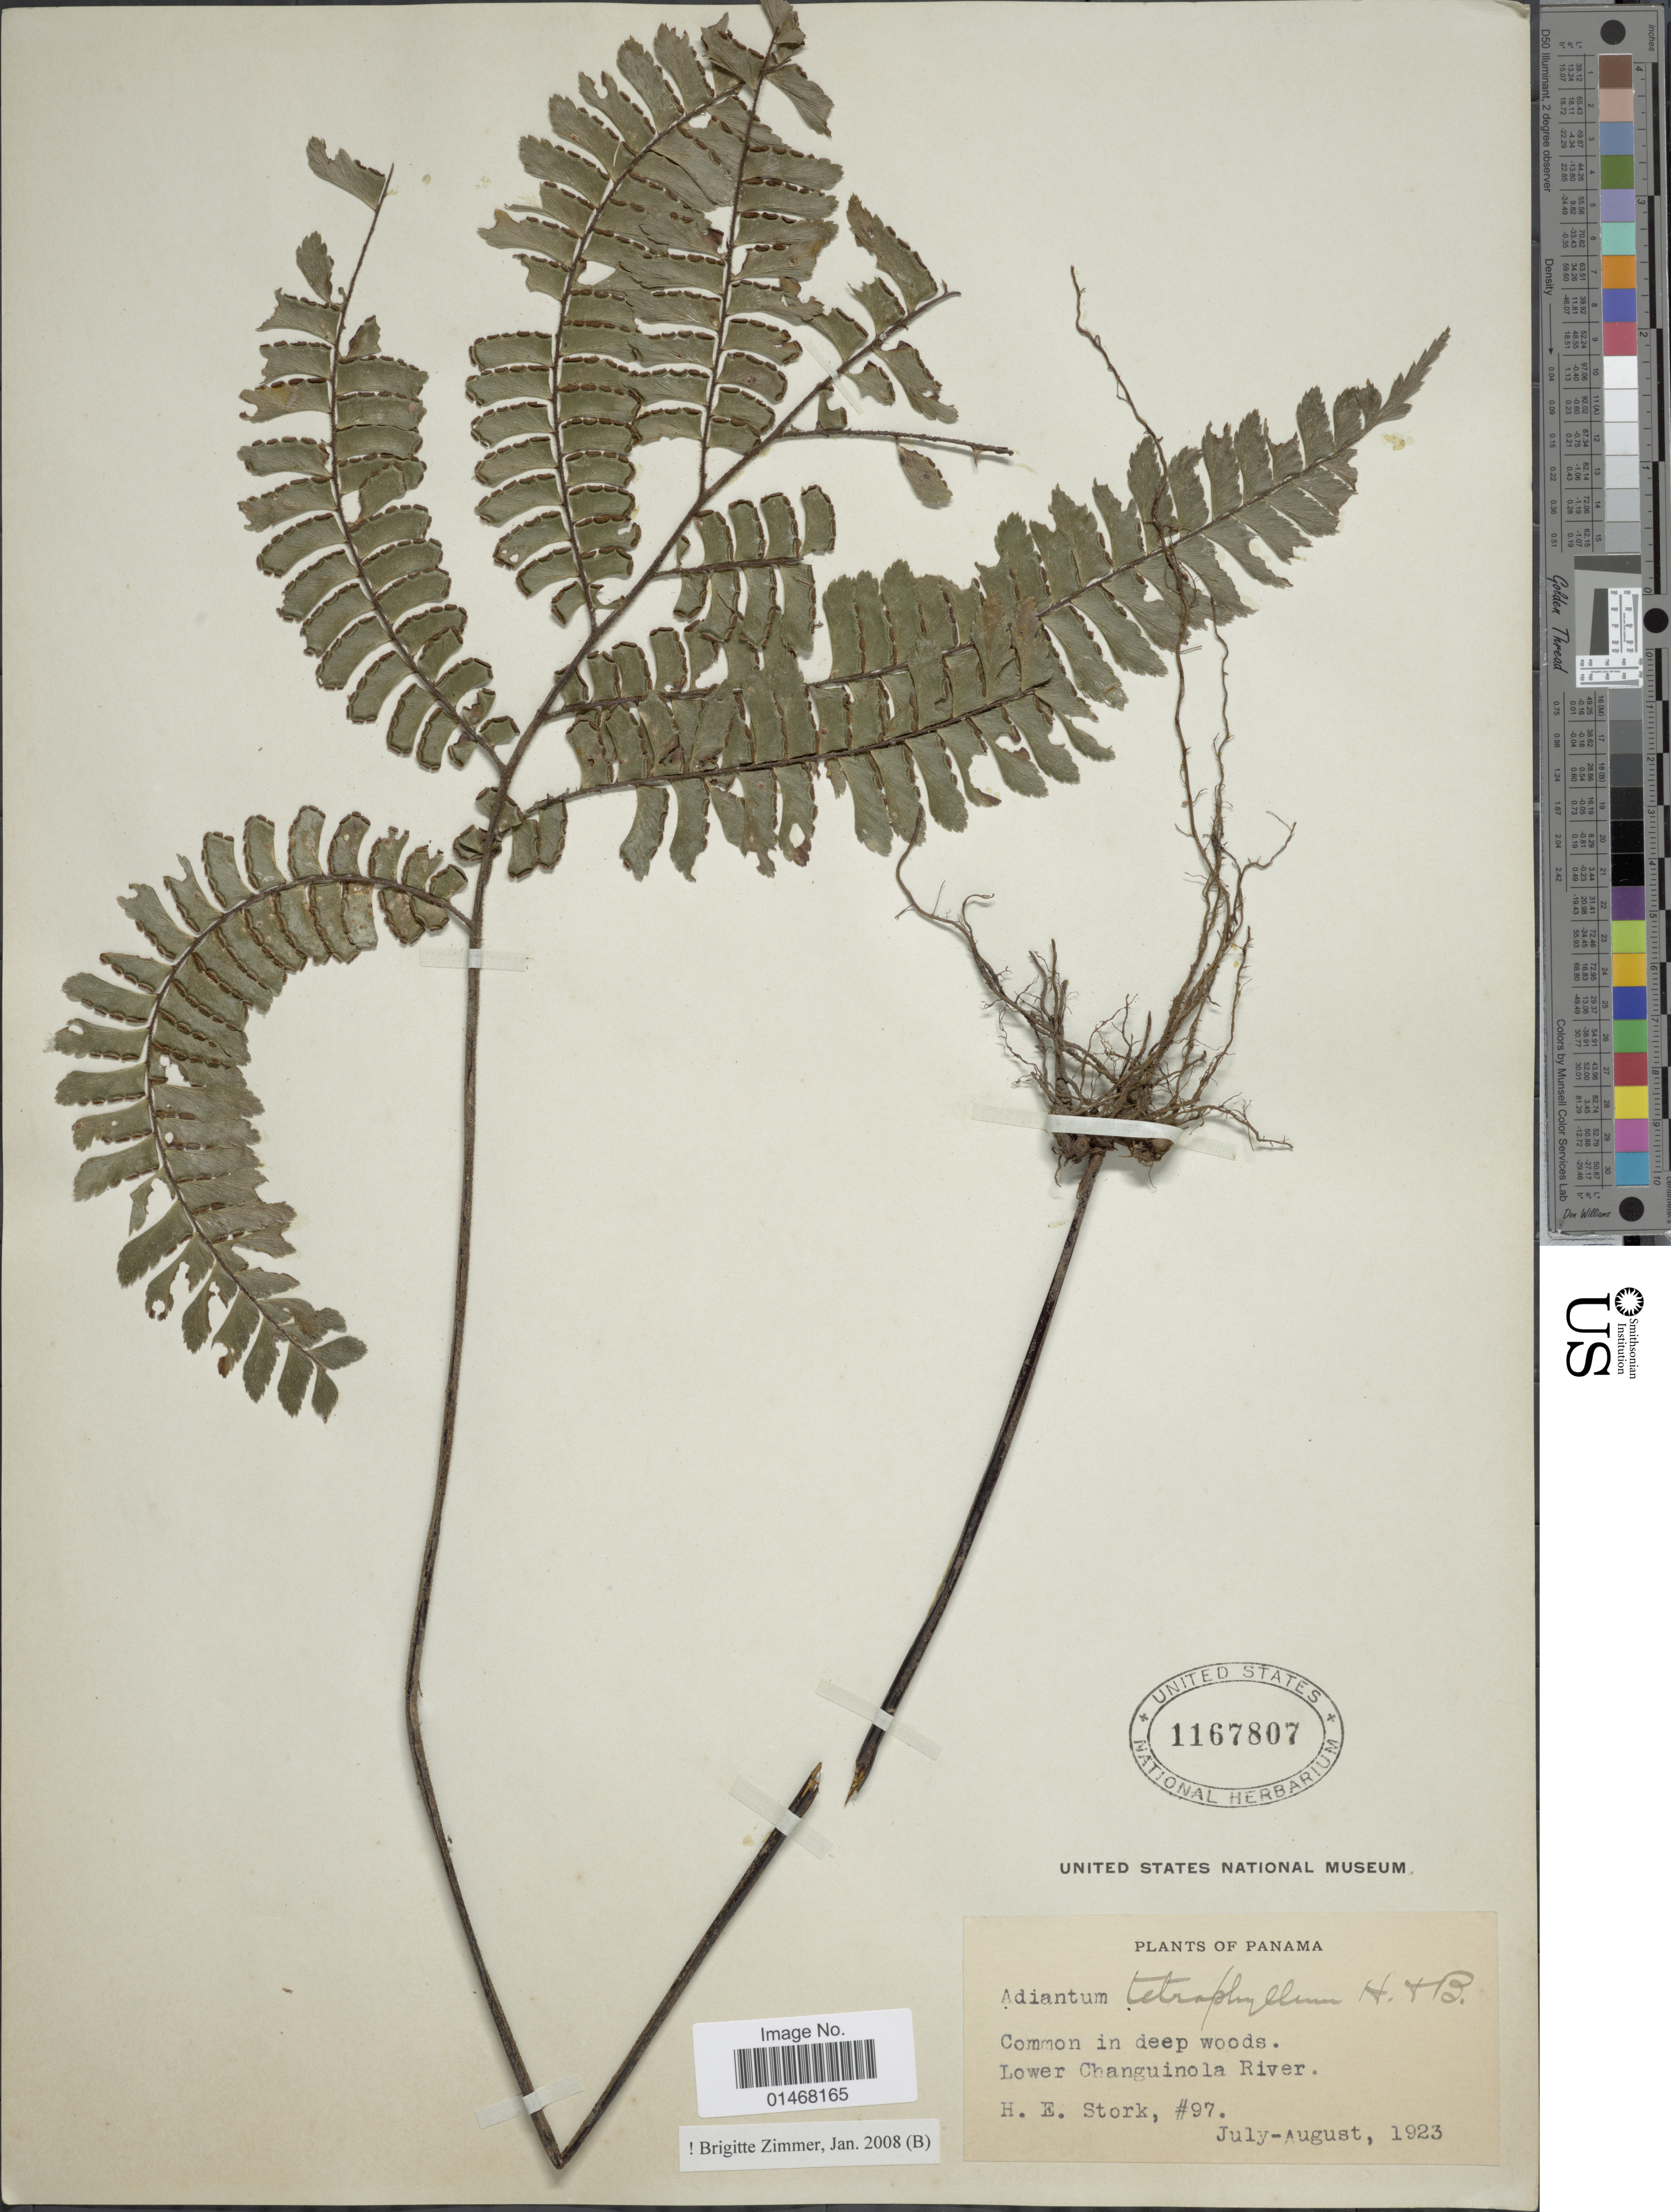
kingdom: Plantae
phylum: Tracheophyta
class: Polypodiopsida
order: Polypodiales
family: Pteridaceae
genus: Adiantum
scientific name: Adiantum tetraphyllum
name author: Humb. & Bonpl. ex Willd.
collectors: H. E. Stork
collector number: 97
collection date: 1923-07/1923-08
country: Panama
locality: Lower Changuinola River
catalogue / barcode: US 1167807